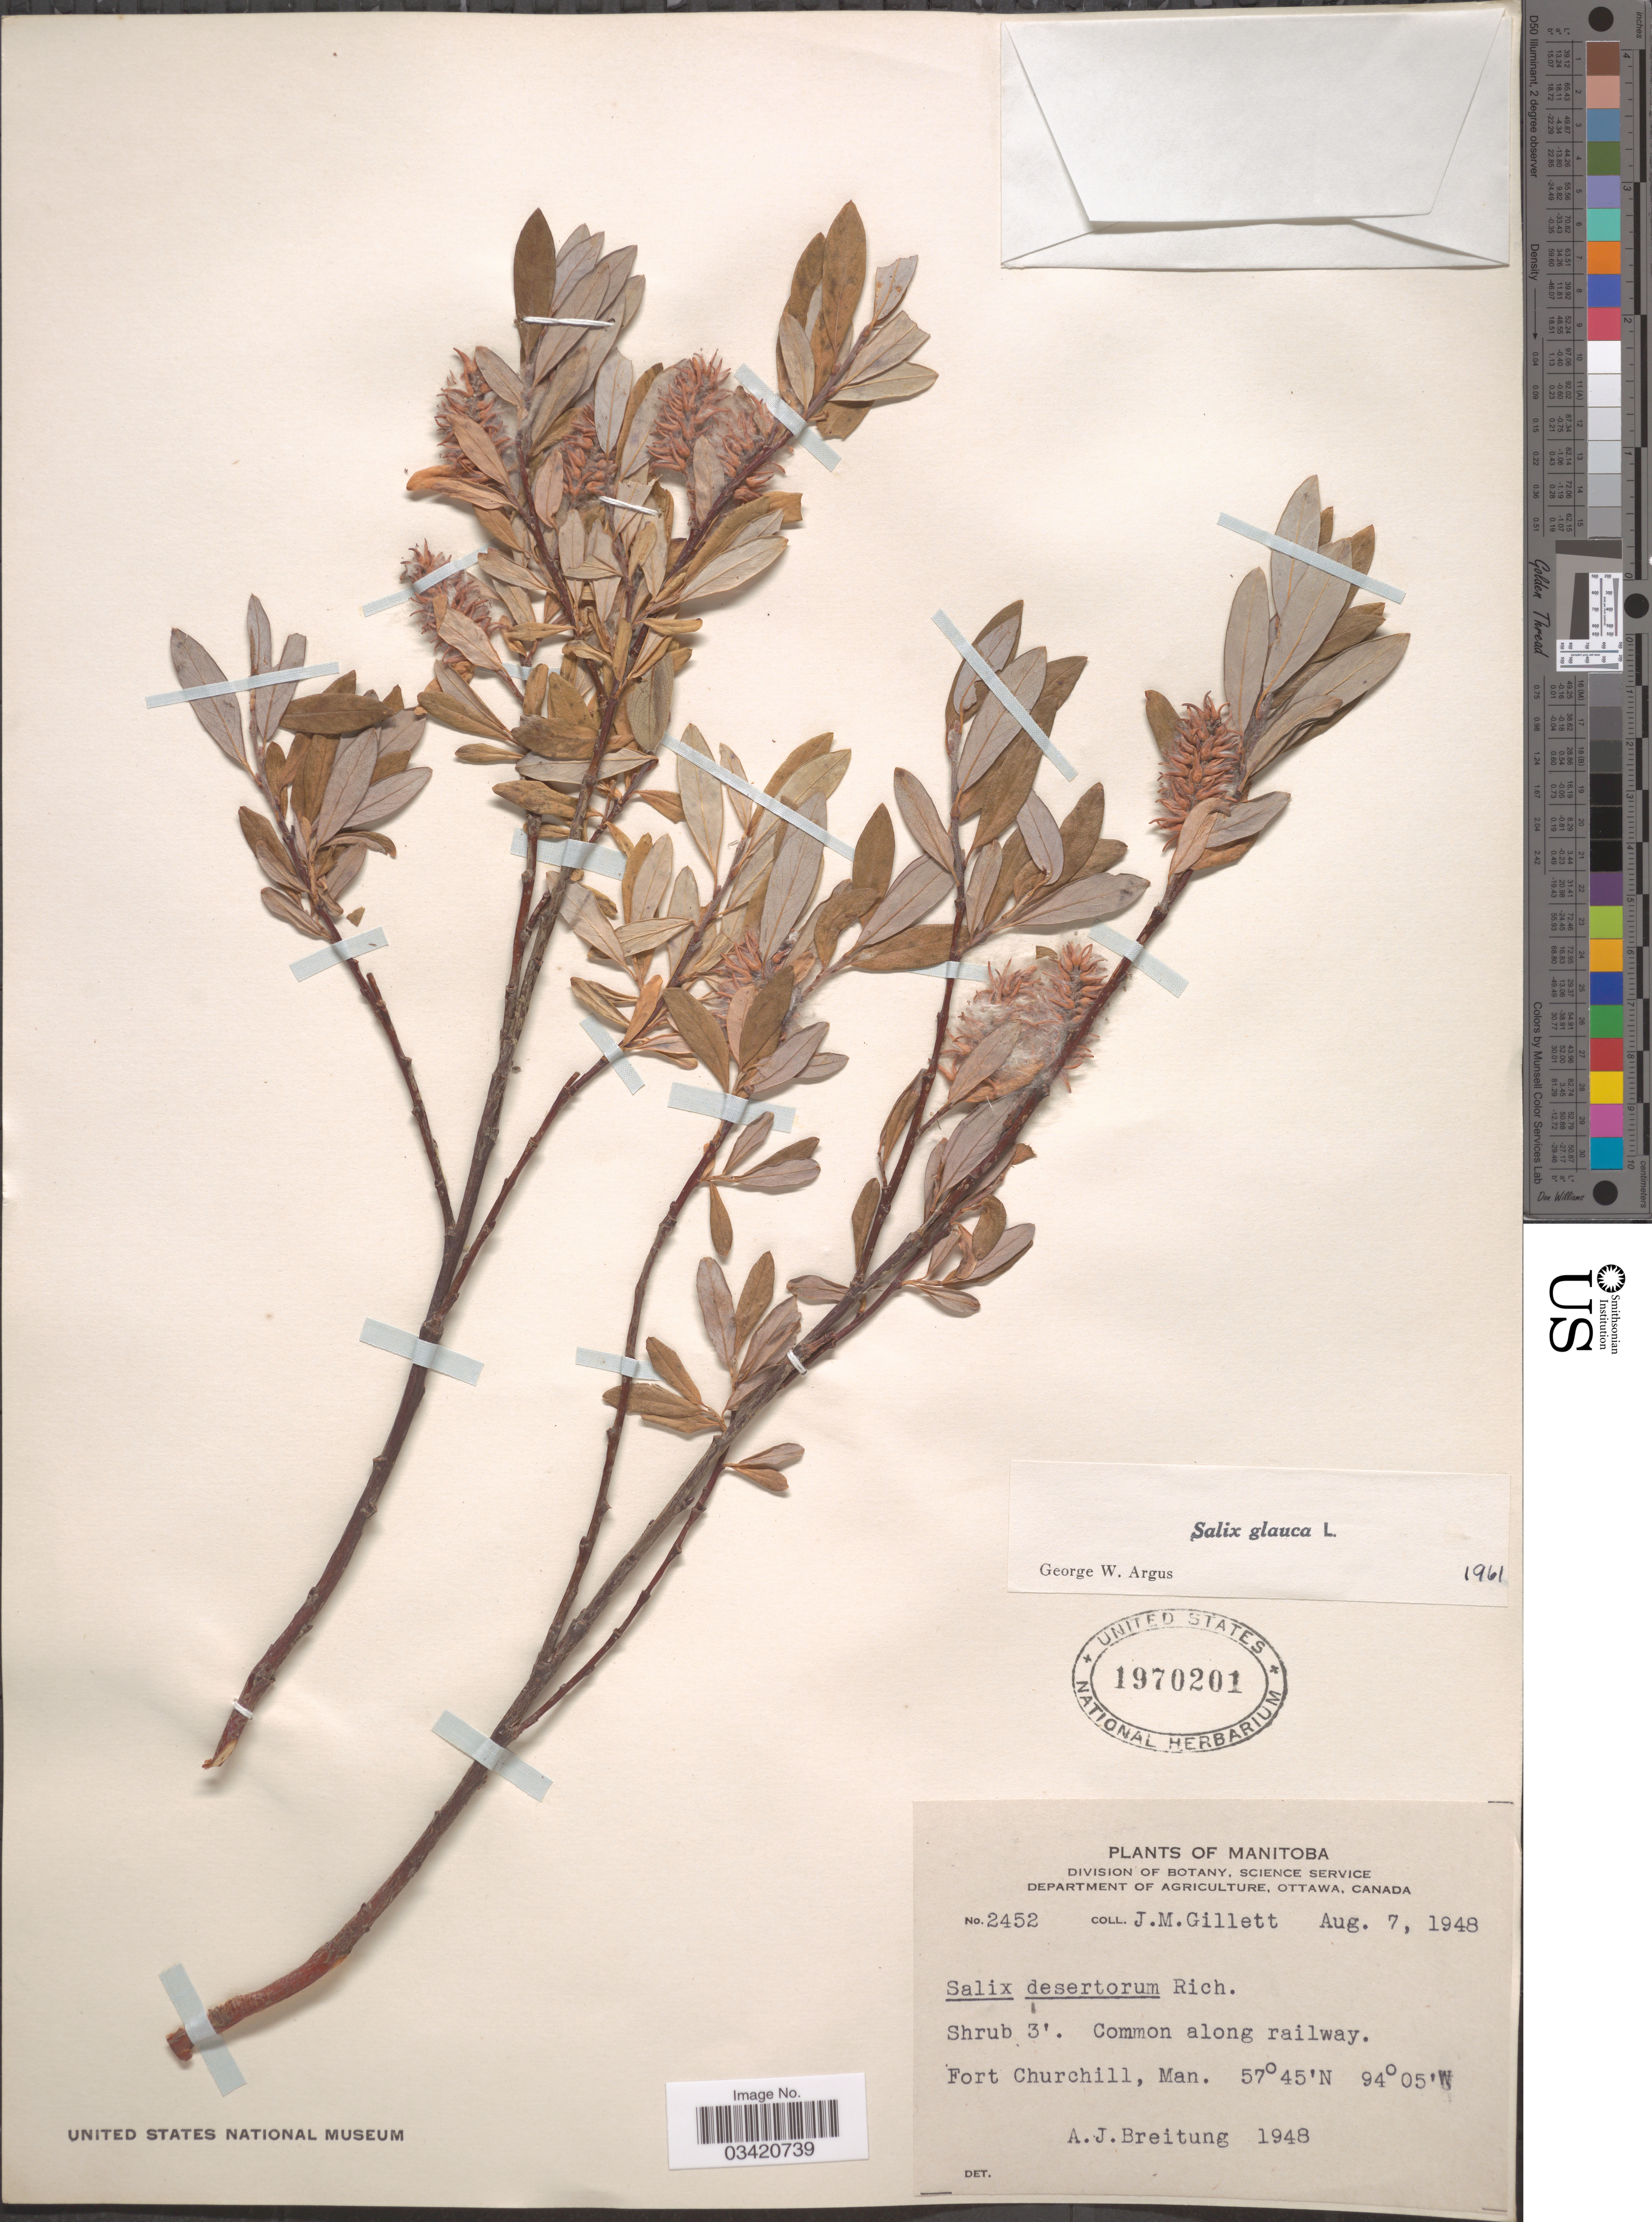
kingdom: Plantae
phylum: Tracheophyta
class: Magnoliopsida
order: Malpighiales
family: Salicaceae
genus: Salix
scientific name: Salix glauca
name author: L.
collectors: J. M. Gillett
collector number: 2452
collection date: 1948-08-07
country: Canada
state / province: Manitoba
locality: Fort Churchill.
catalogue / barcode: US 1970201